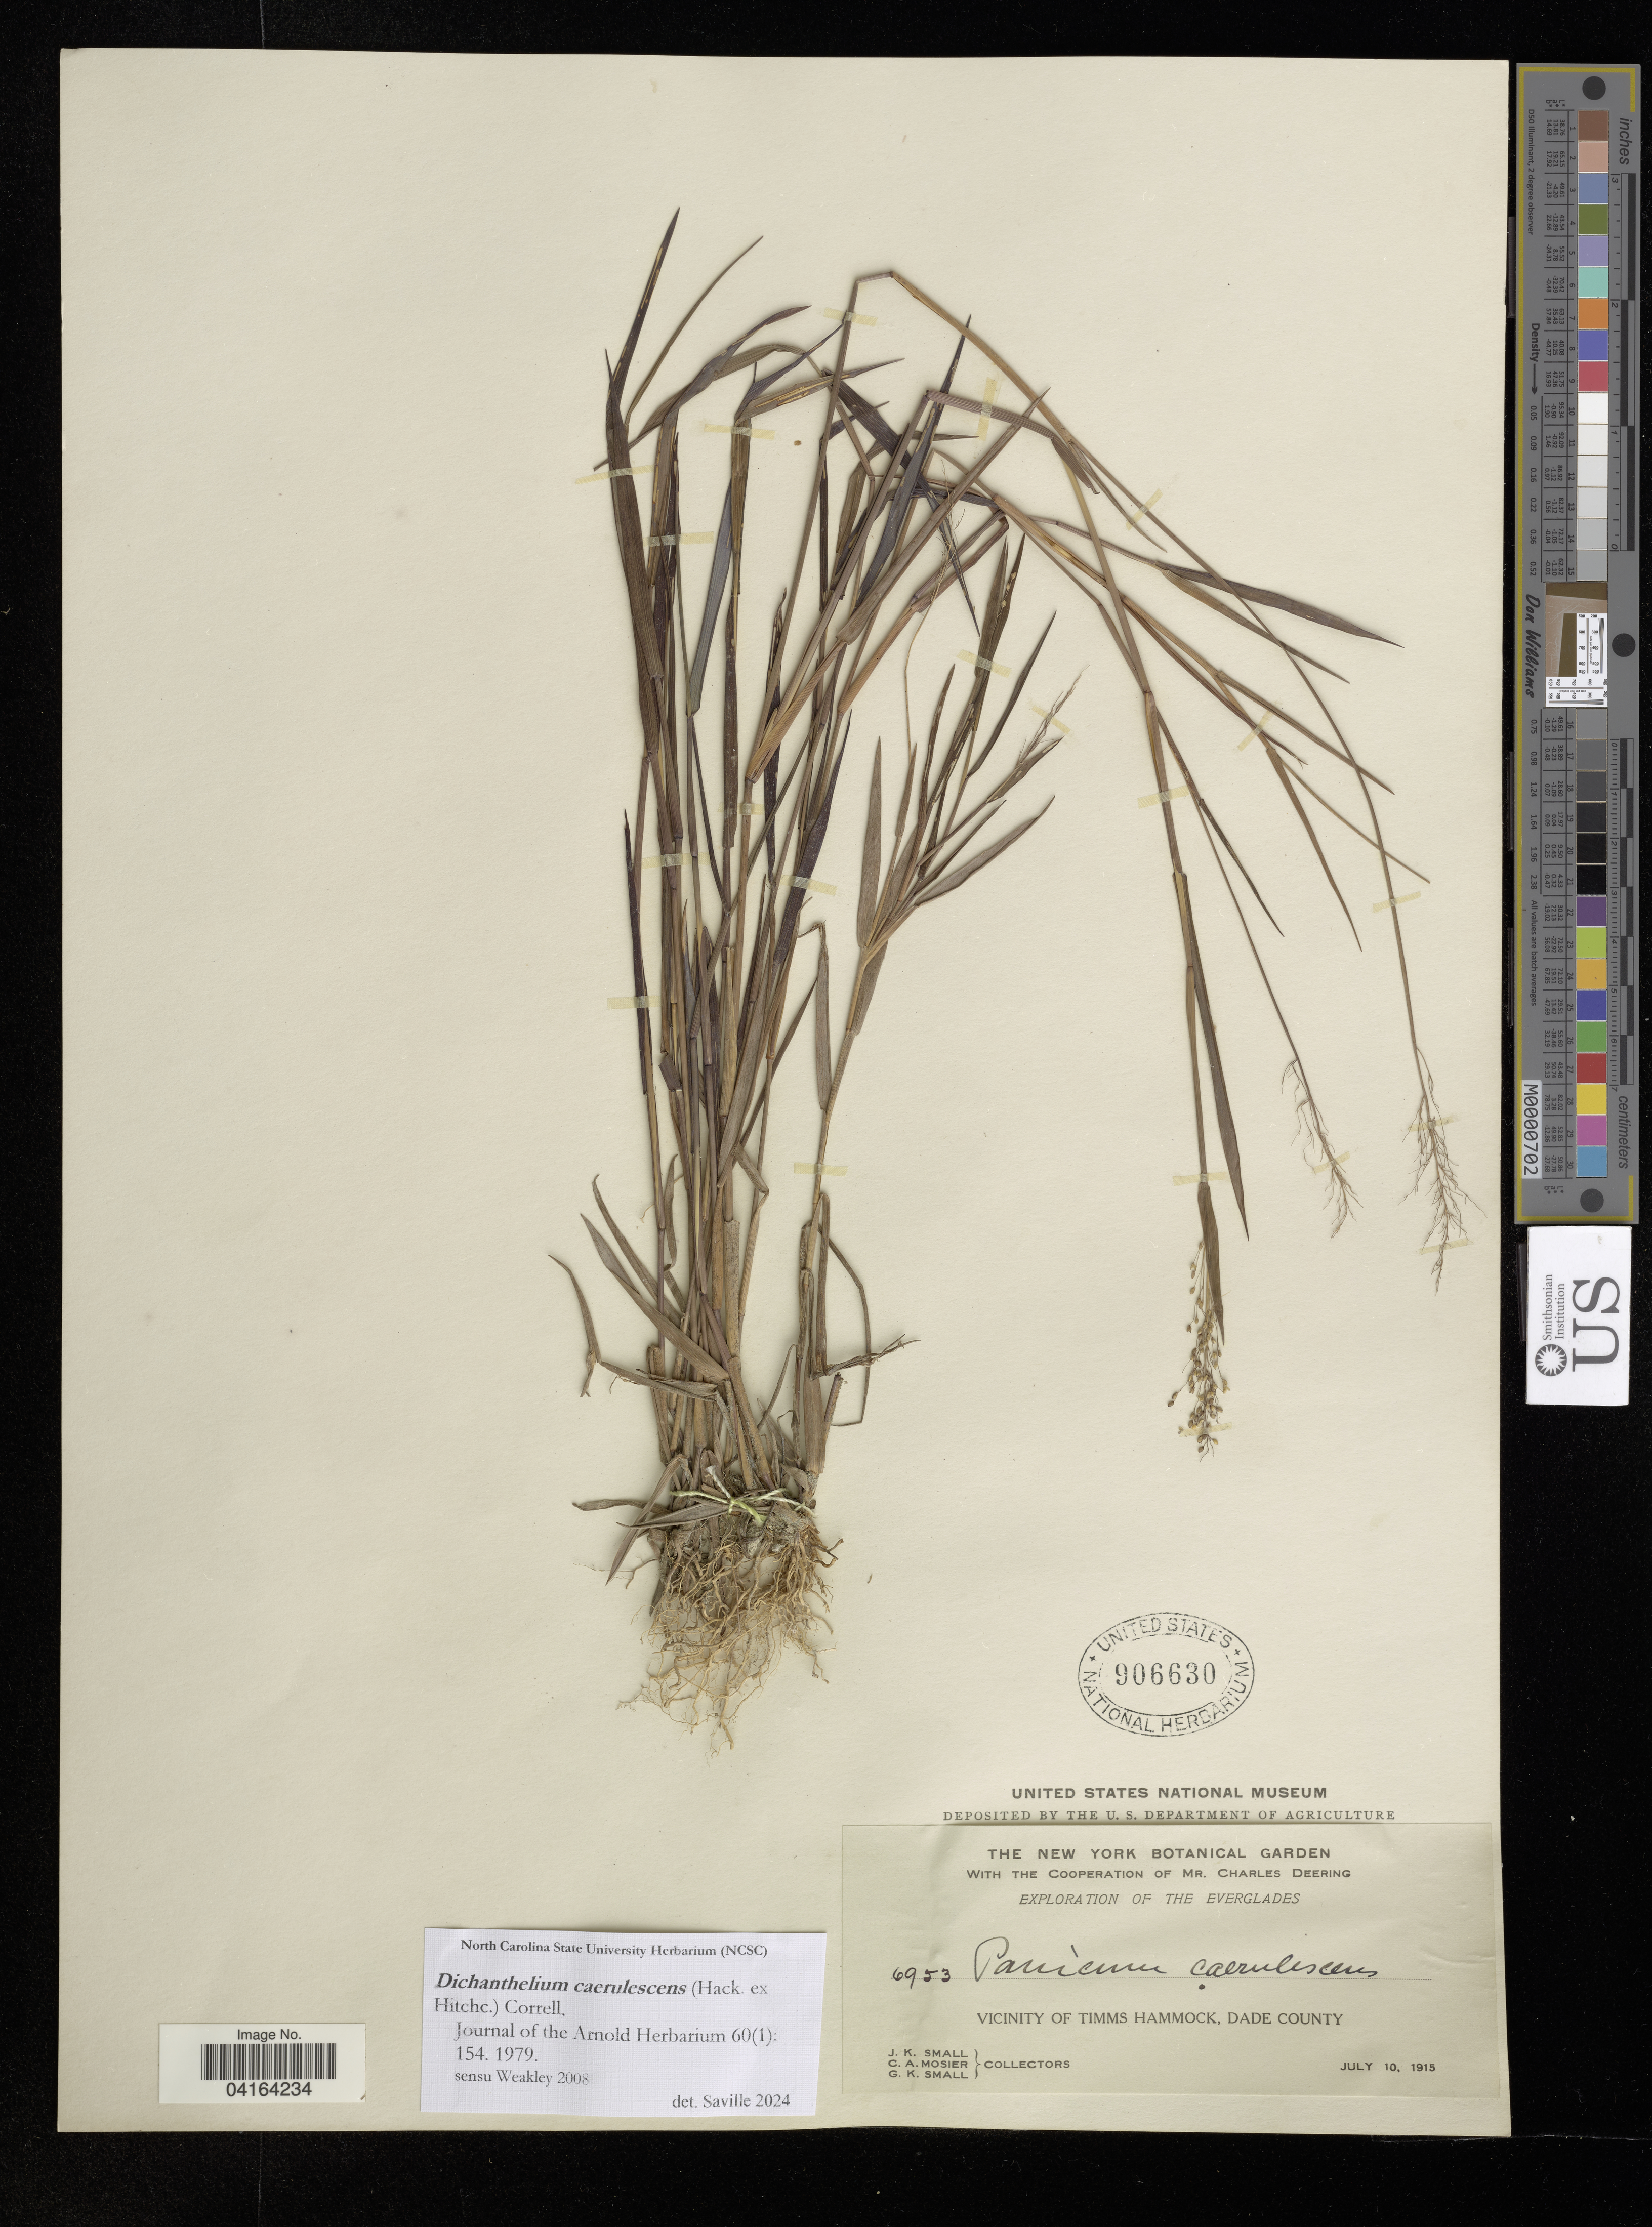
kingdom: Plantae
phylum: Tracheophyta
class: Liliopsida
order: Poales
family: Poaceae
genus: Dichanthelium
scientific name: Dichanthelium caerulescens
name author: (Hack. ex Hitchc.) Correll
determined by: Saville, A. C., (NCSC), North Carolina State University (UNITED STATES)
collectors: J. K. Small, C. A. Mosier & G. K. Small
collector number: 6953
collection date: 1915-07-10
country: United States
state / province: Florida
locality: Exploration of the Everglades.? Vicinity of Timms Hammock, Dade County.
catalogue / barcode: US 906630